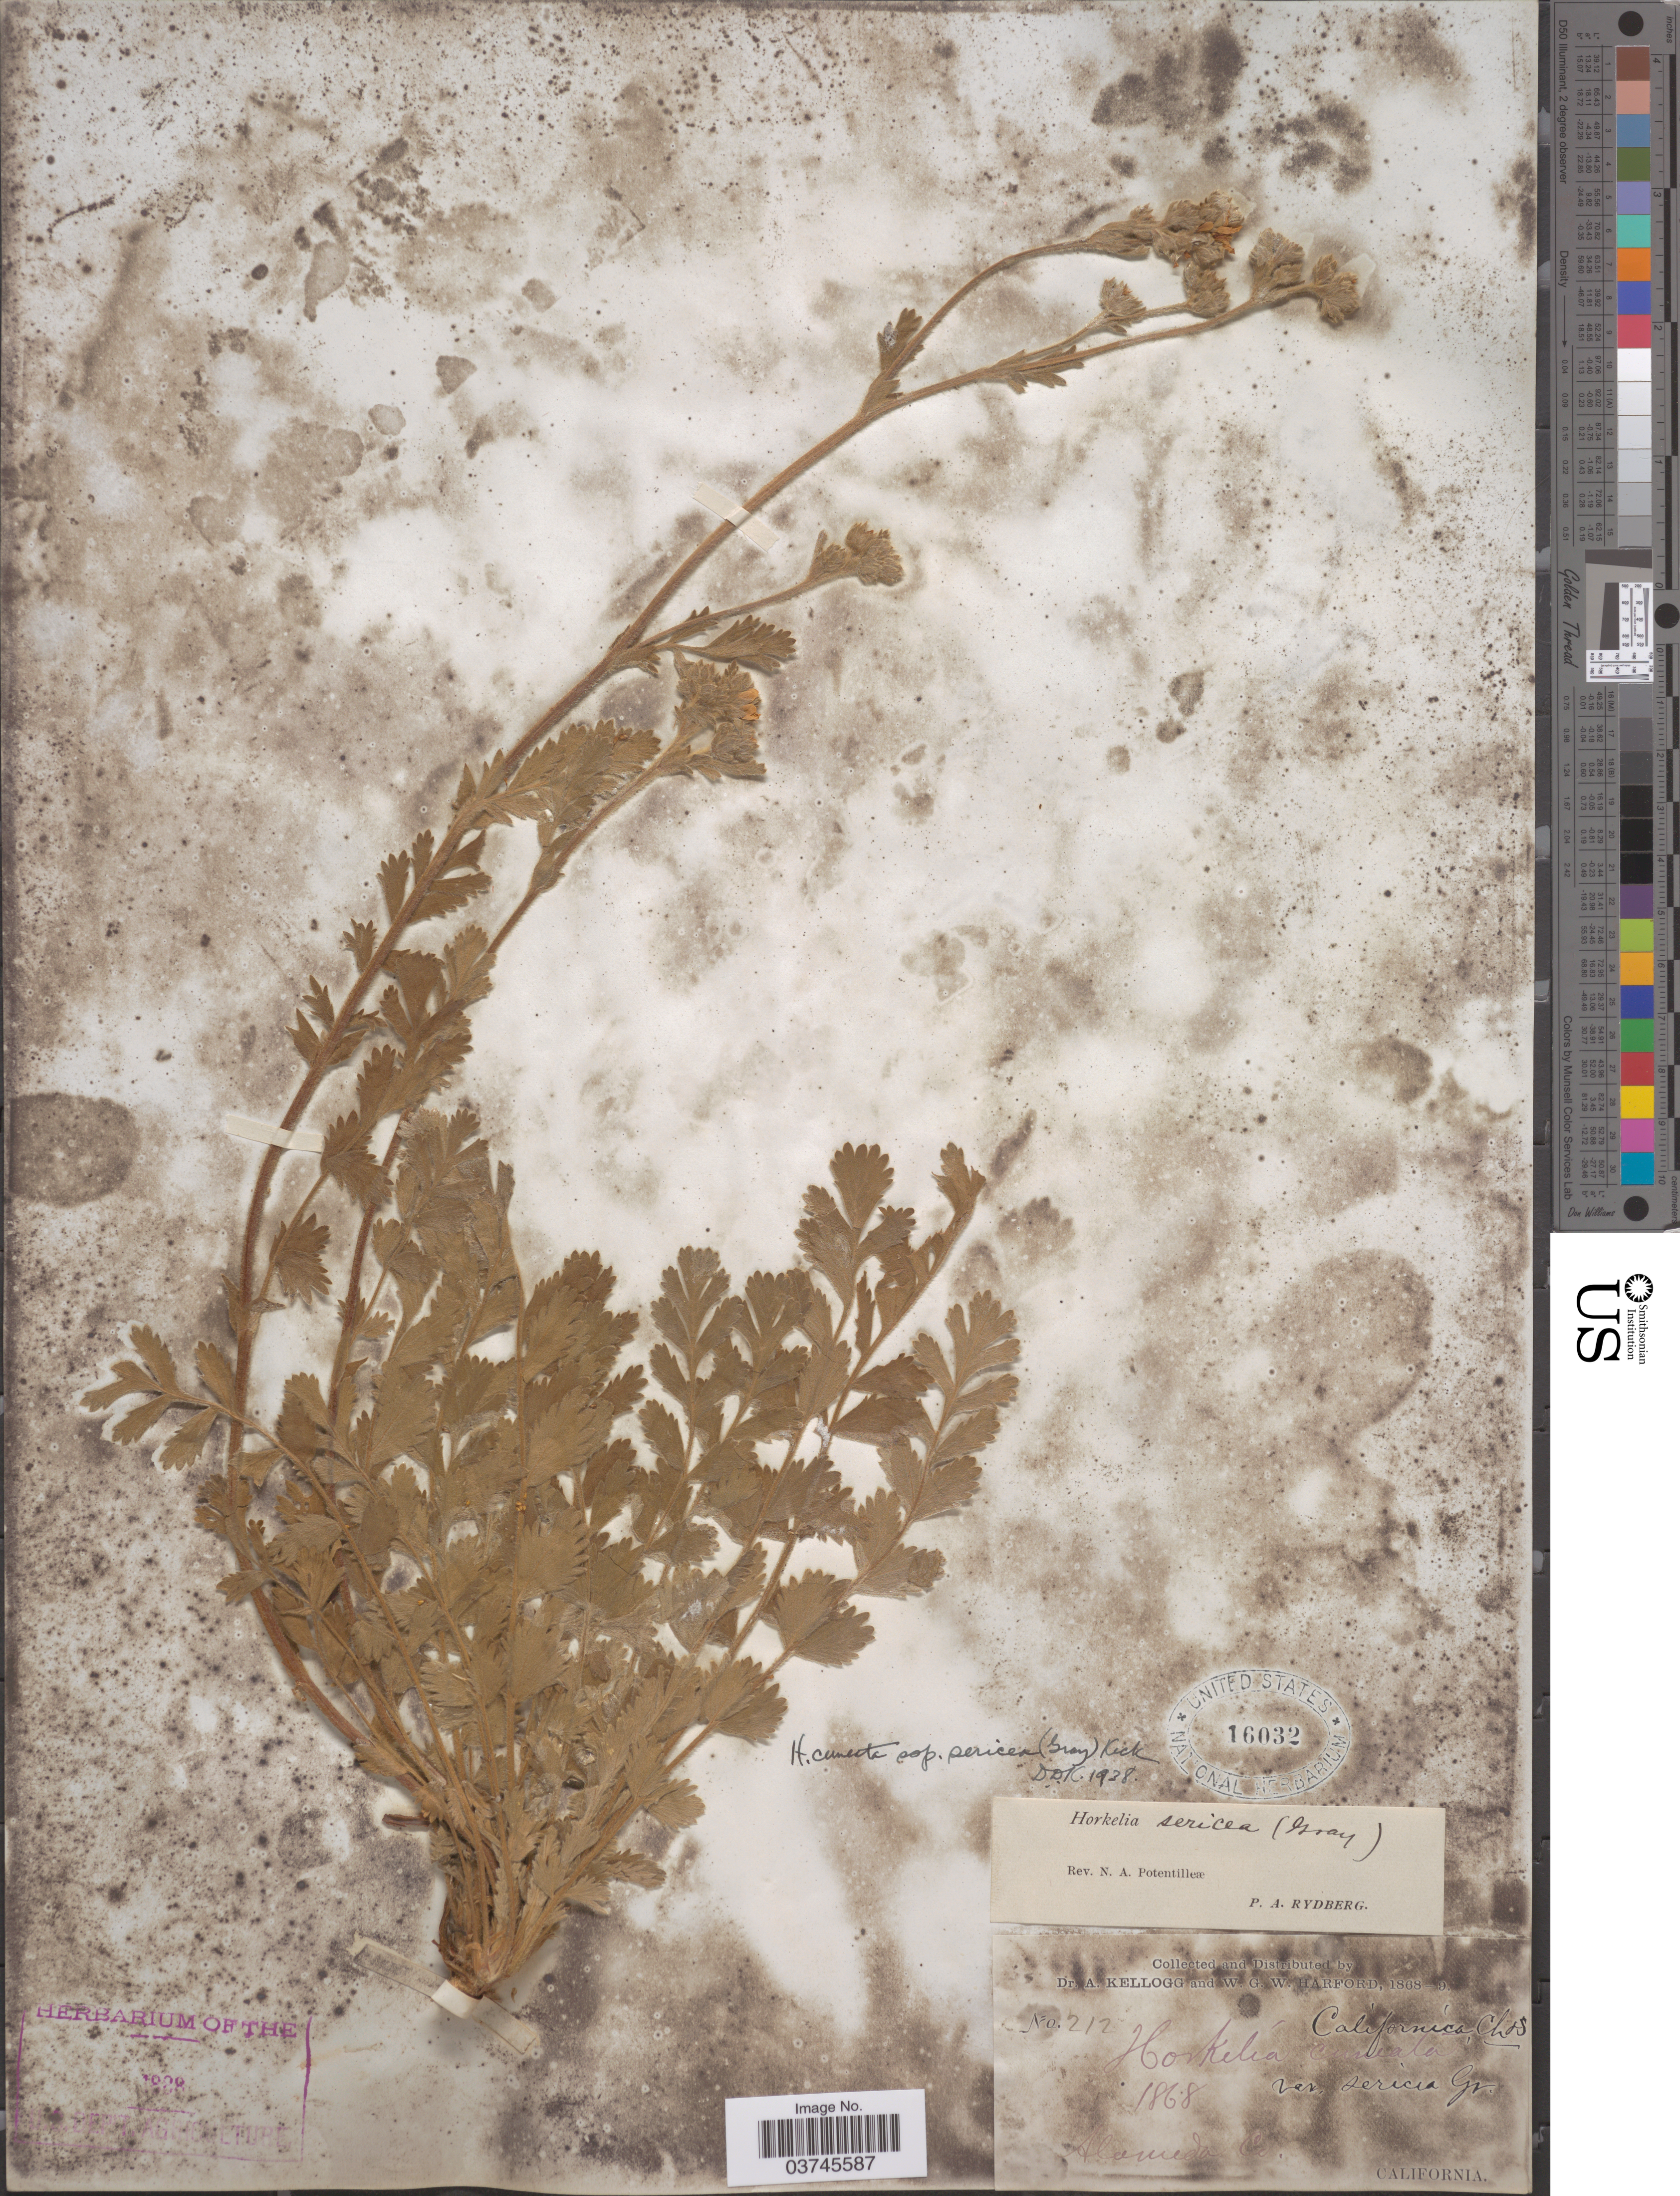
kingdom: Plantae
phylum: Tracheophyta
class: Magnoliopsida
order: Rosales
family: Rosaceae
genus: Potentilla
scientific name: Potentilla lindleyi var. sericea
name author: (A. Gray) J.T. Howell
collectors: A. Kellogg & W. G. W. Harford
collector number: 212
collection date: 1868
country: United States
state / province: California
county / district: Alameda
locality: Alameda Co.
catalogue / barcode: US 16032